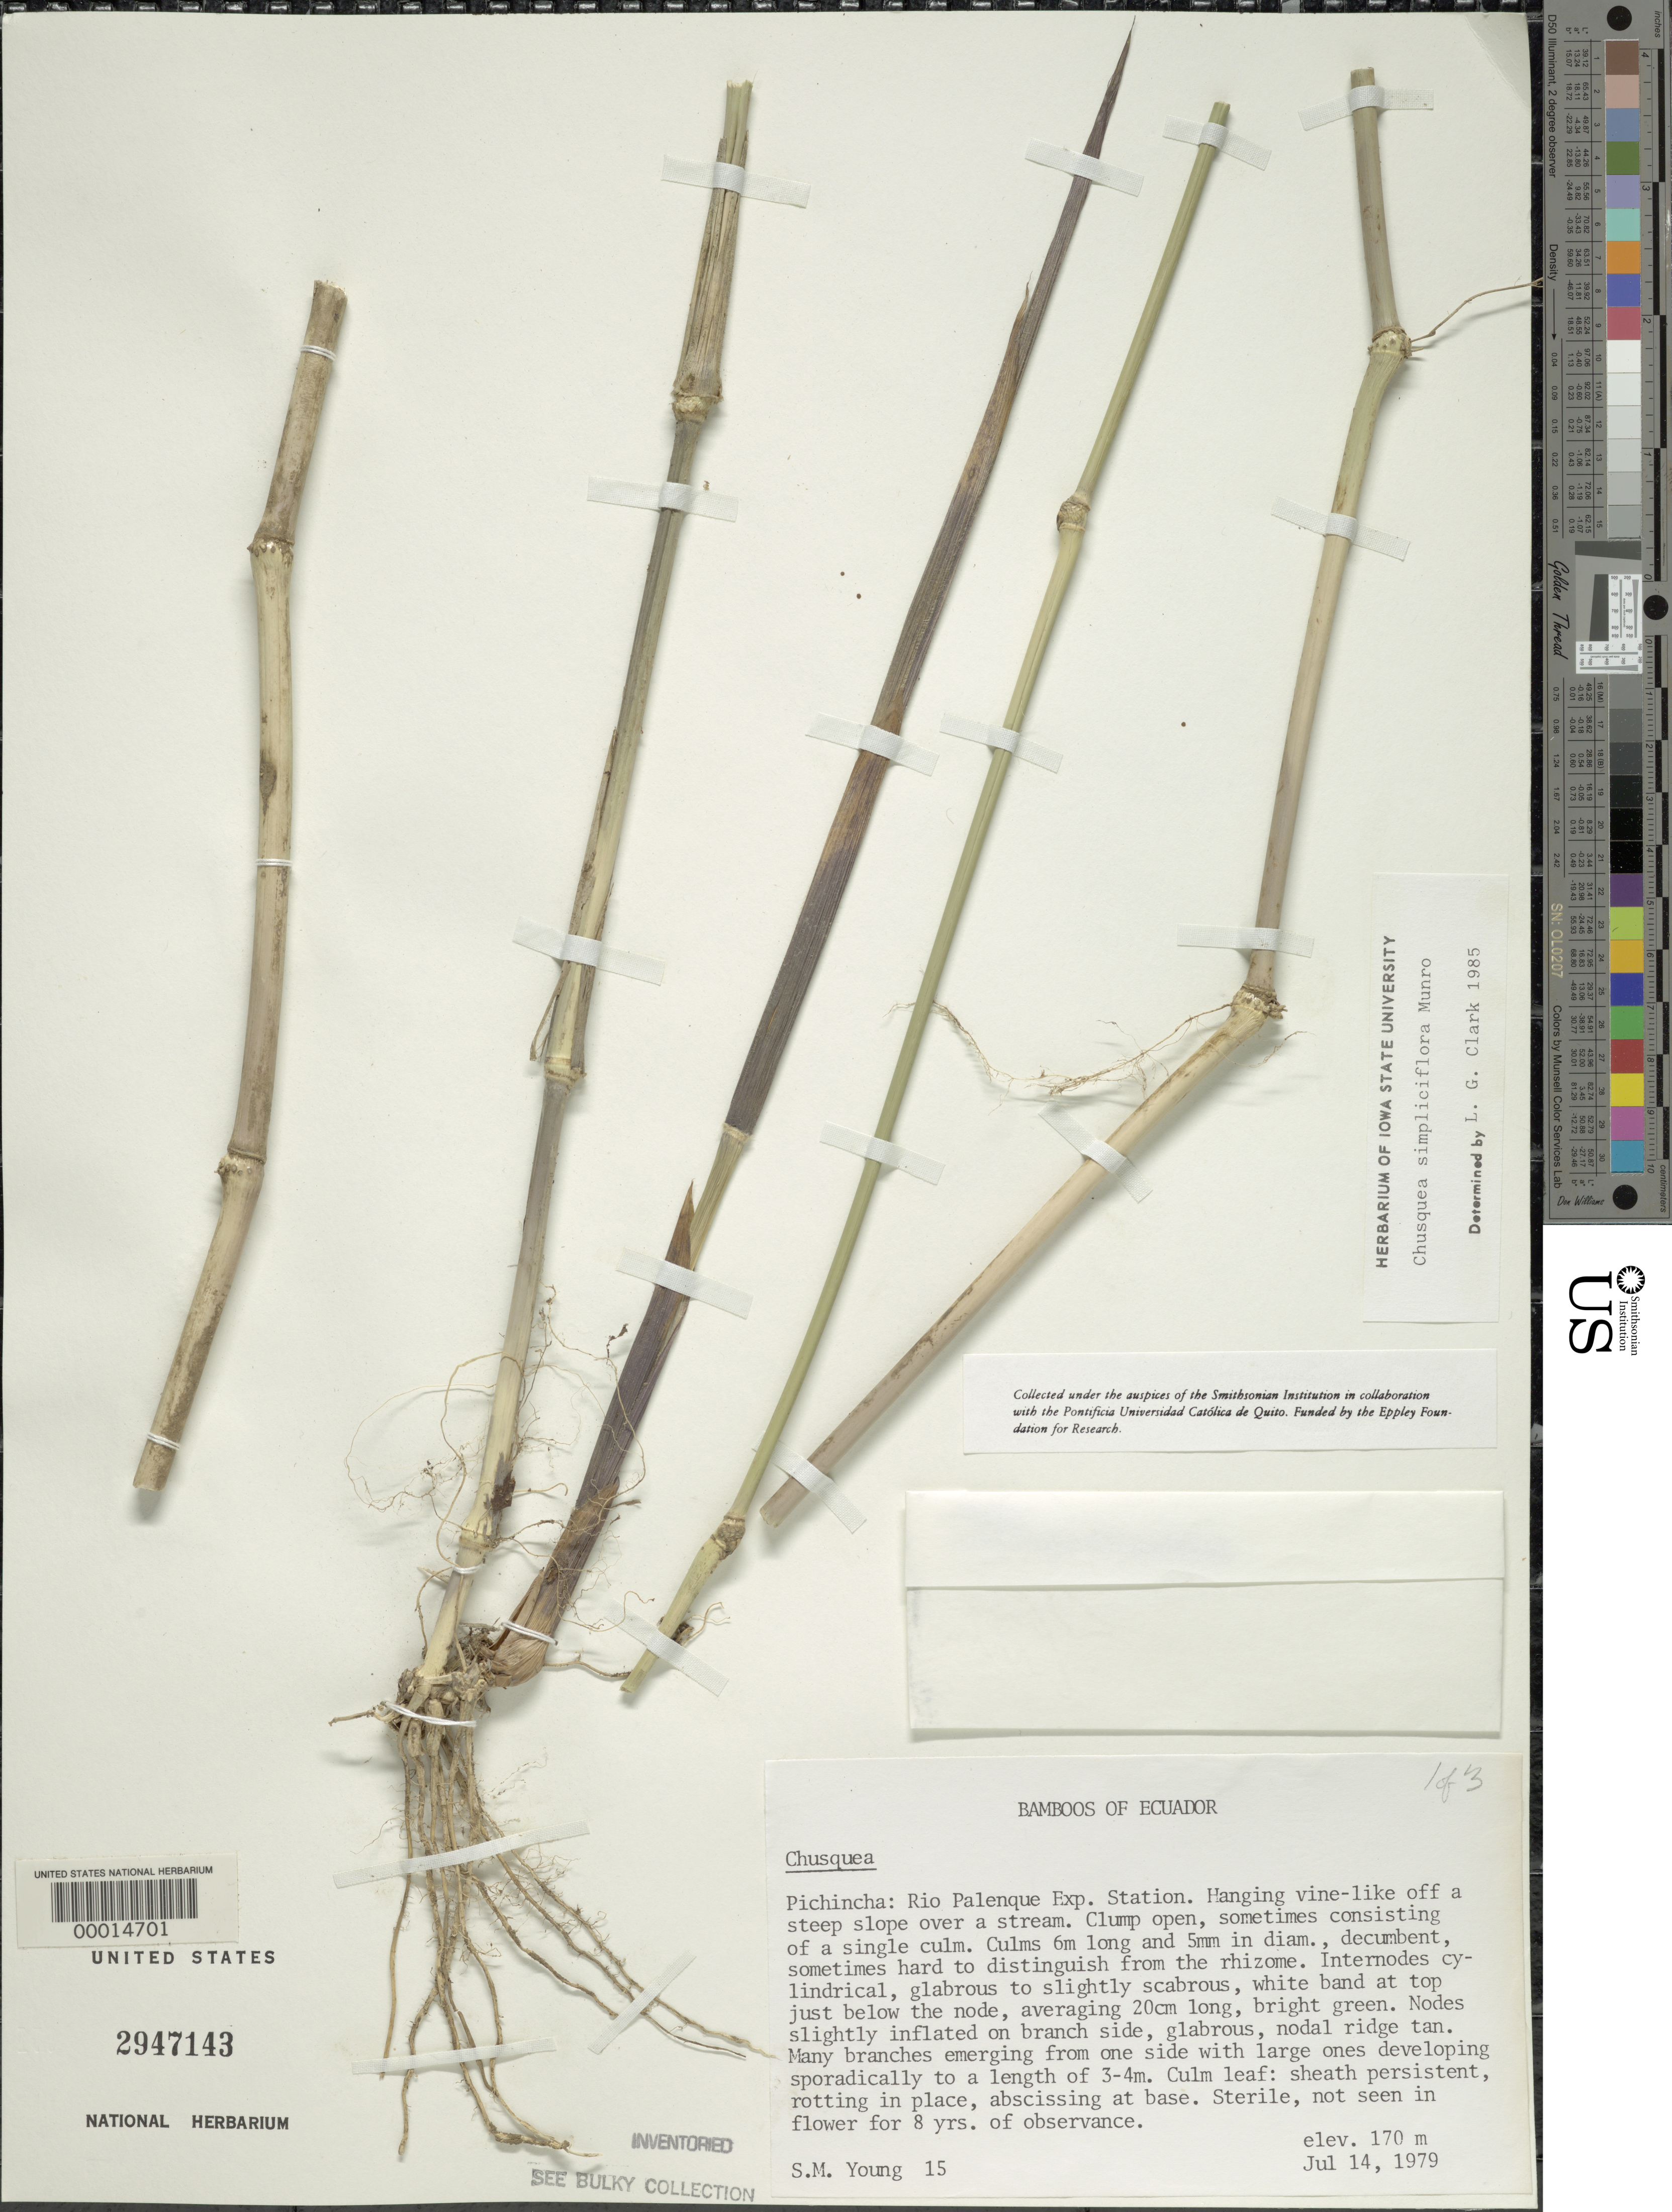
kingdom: Plantae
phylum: Tracheophyta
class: Liliopsida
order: Poales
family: Poaceae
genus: Chusquea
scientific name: Chusquea simpliciflora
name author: Munro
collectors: S. Young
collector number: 15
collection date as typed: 14 Jul 1979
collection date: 1979-07-14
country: Ecuador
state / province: Pichincha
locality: Rio palenque Experimental Station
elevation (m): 170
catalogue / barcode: US 2947143